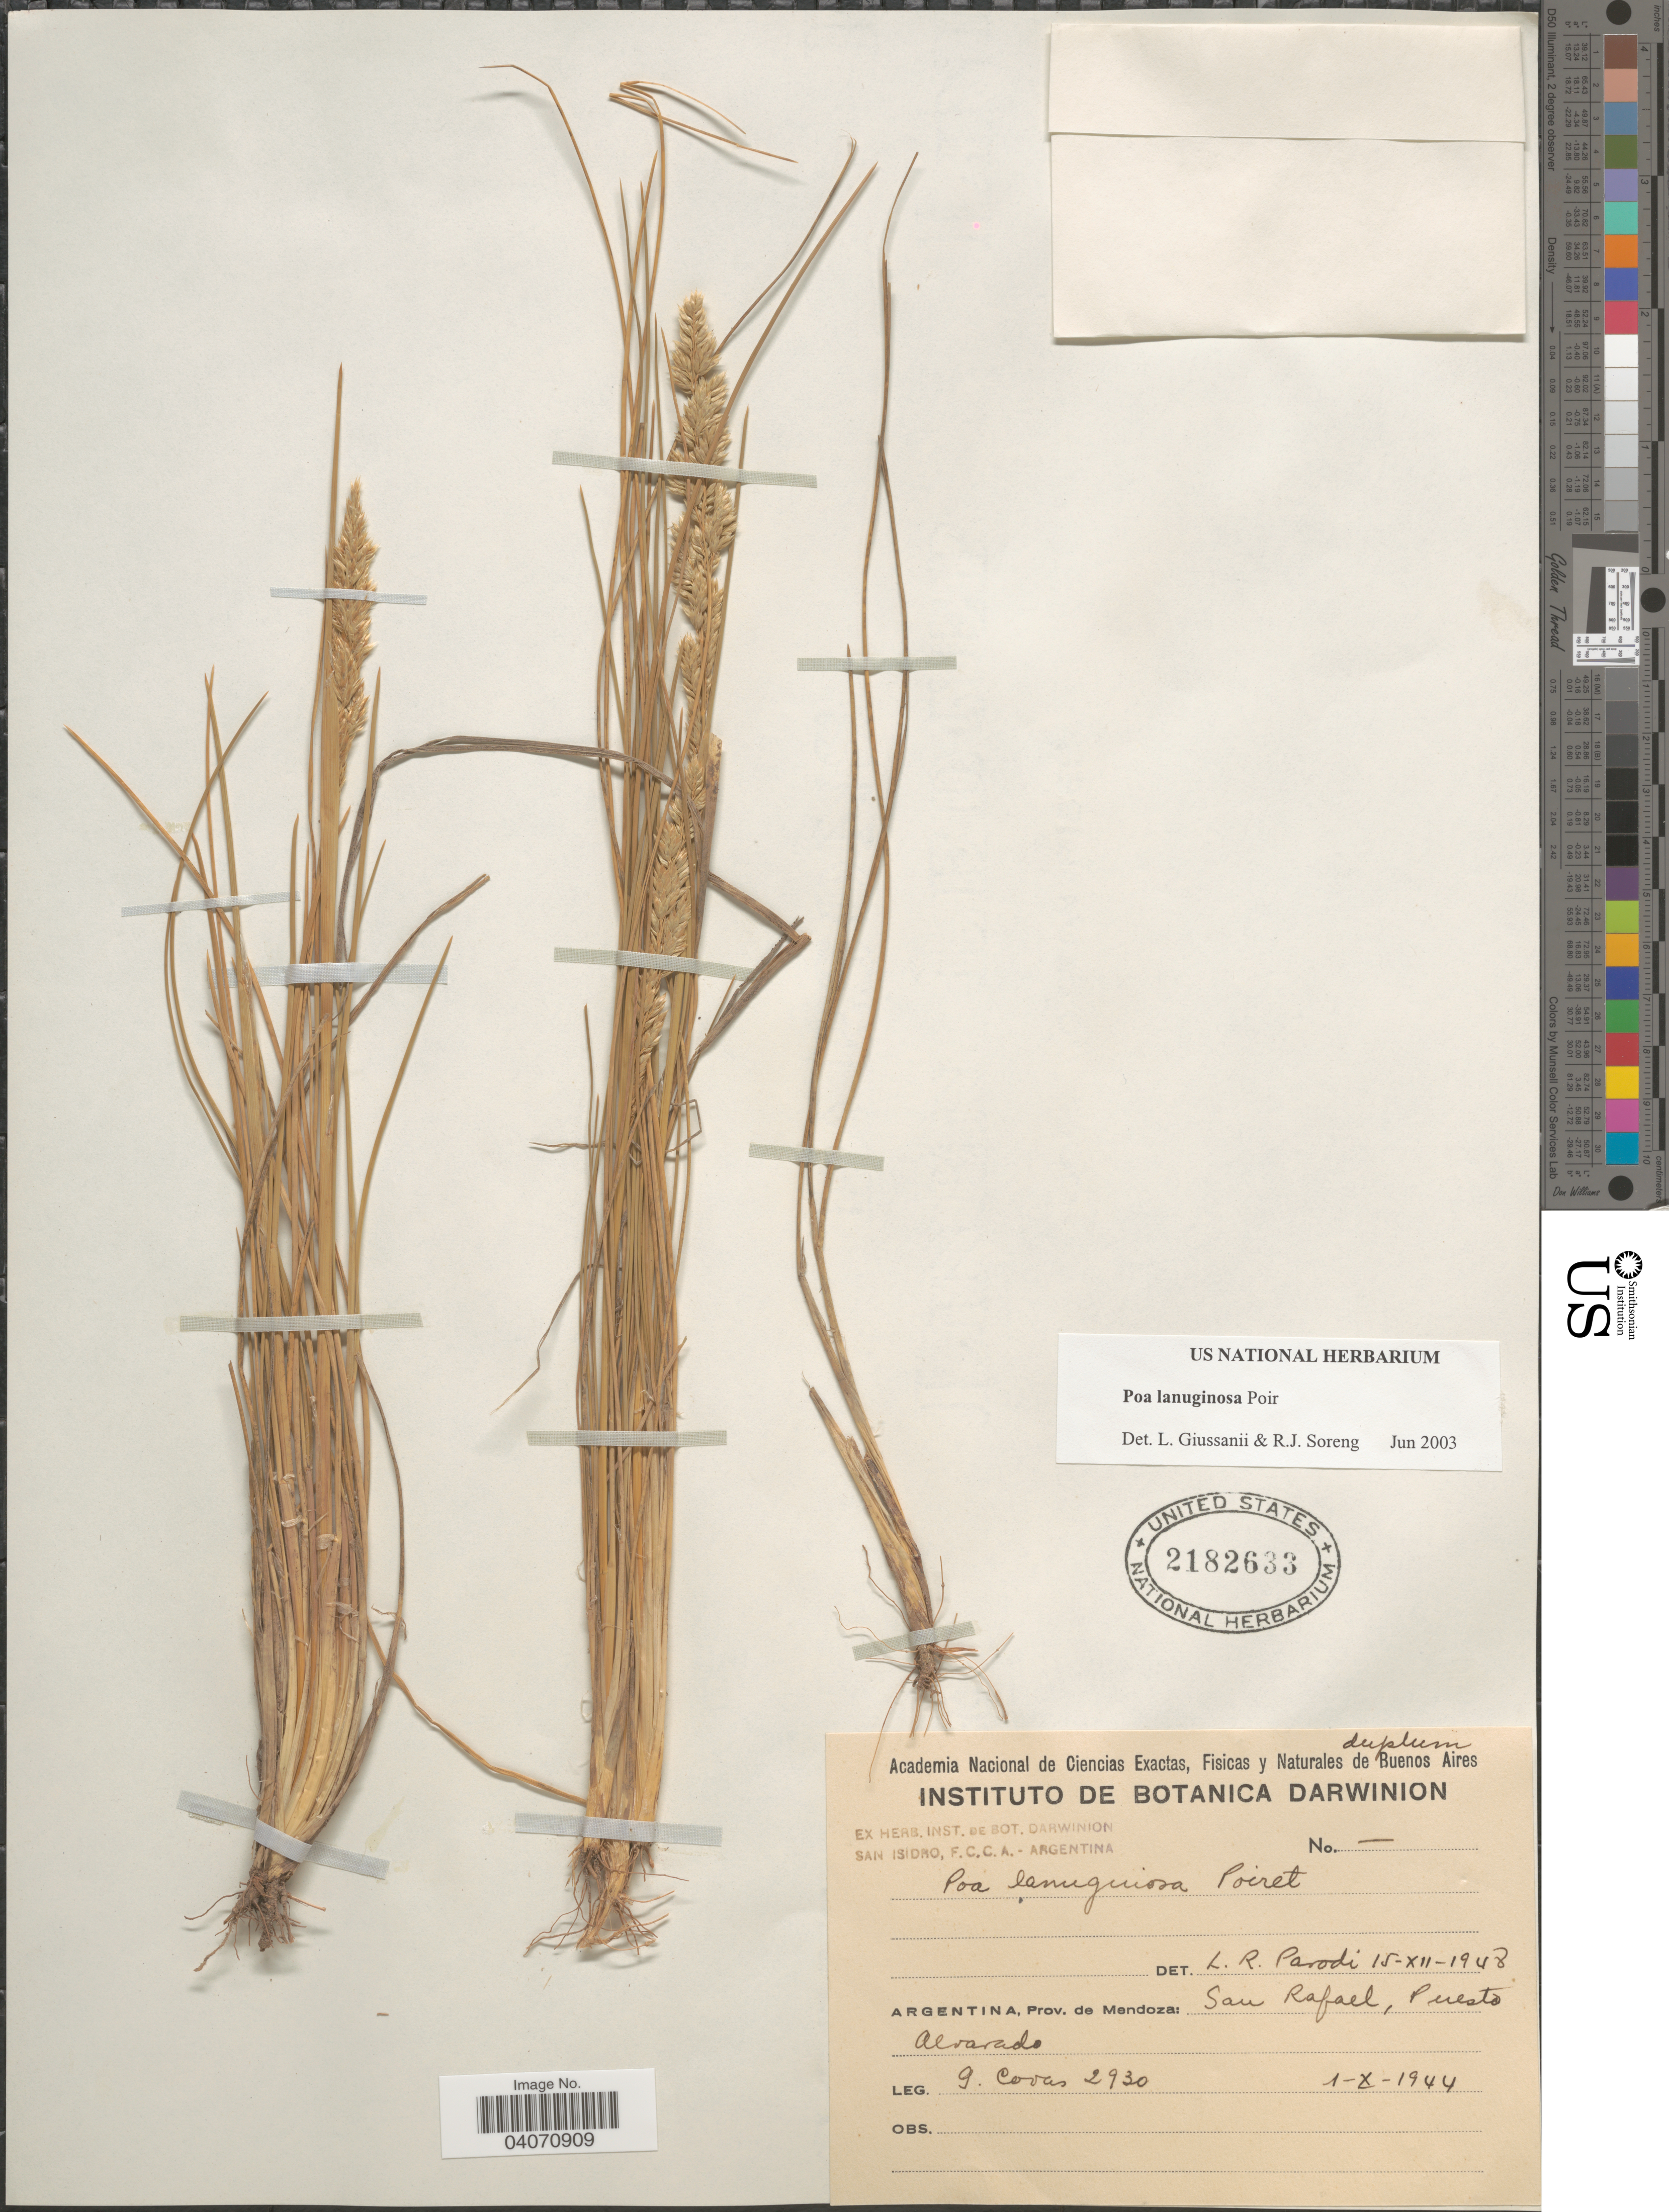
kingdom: Plantae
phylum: Tracheophyta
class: Liliopsida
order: Poales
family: Poaceae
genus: Poa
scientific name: Poa lanuginosa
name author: Poir.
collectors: G. Covas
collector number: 2930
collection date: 1944-10-01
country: Argentina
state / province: Mendoza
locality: San Rafael, Puesto Alvarado.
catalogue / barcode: US 2182633